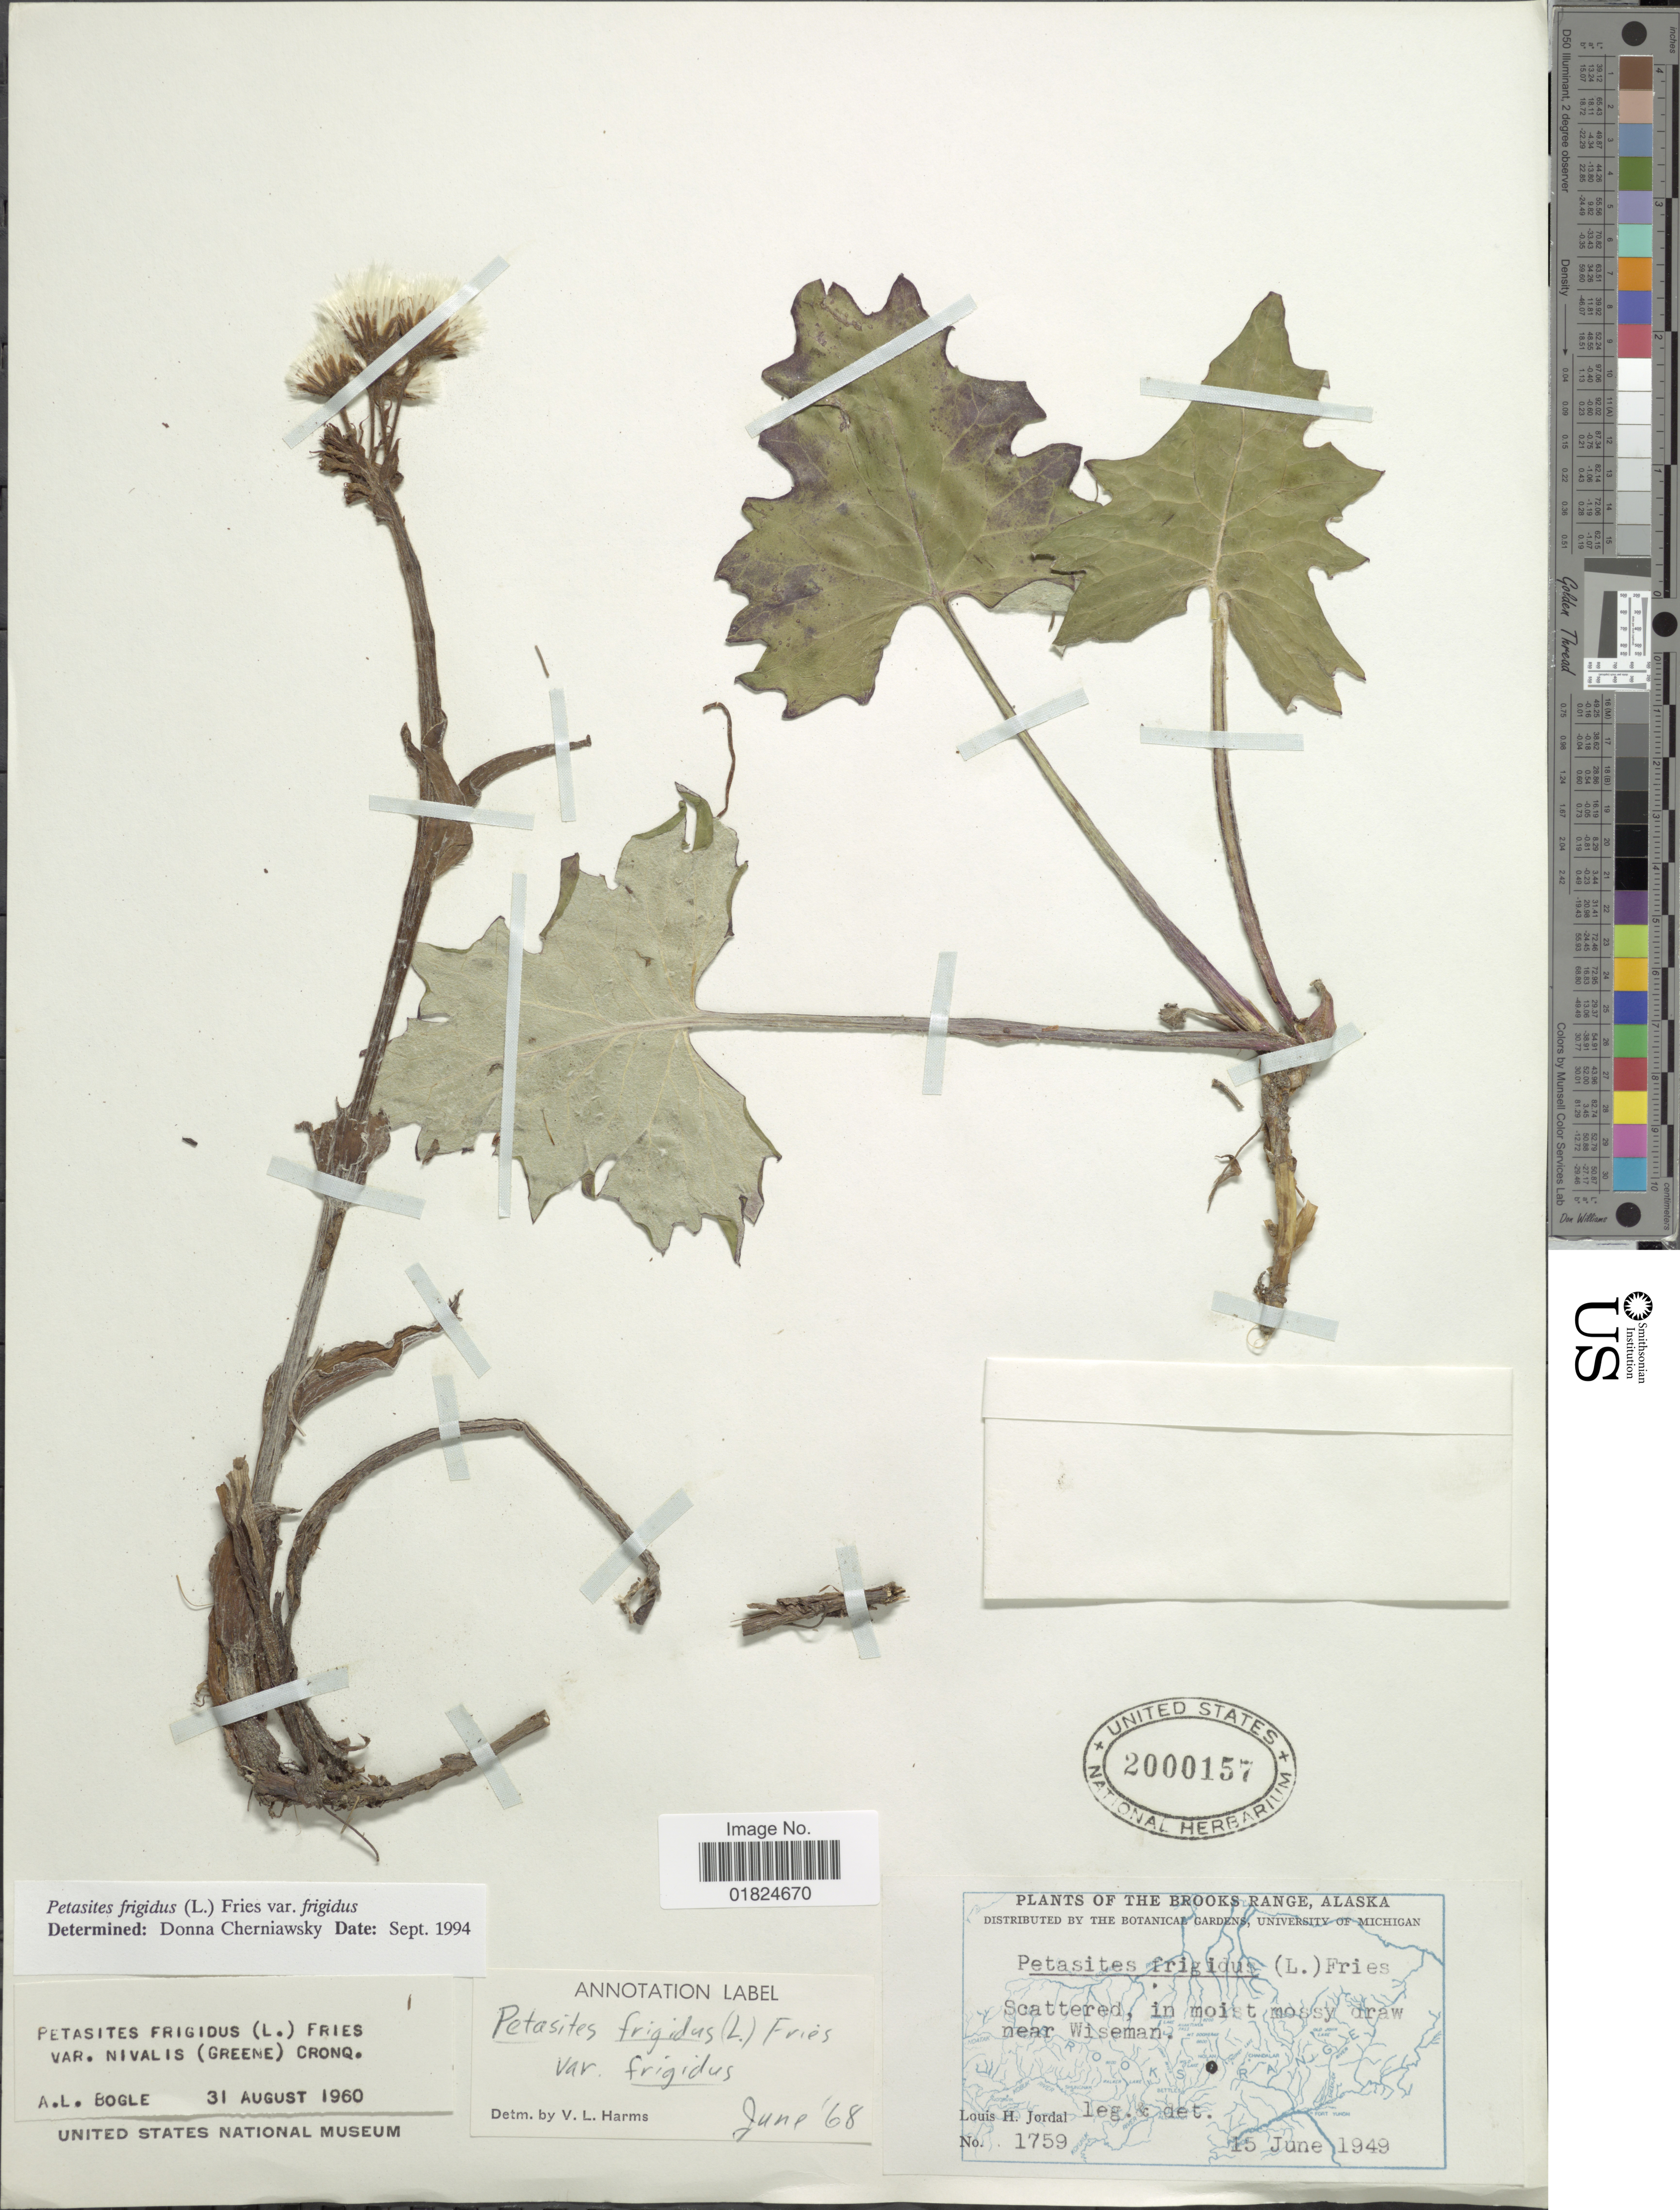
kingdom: Plantae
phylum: Tracheophyta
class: Magnoliopsida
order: Asterales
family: Asteraceae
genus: Petasites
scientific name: Petasites frigidus var. frigidus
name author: (L.) Fr.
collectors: L. Jordal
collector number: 1759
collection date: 1949-06-15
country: United States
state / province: Alaska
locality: Brooks Range, Alaska. in ,moist mossy draw near Wiseman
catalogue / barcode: US 2000157